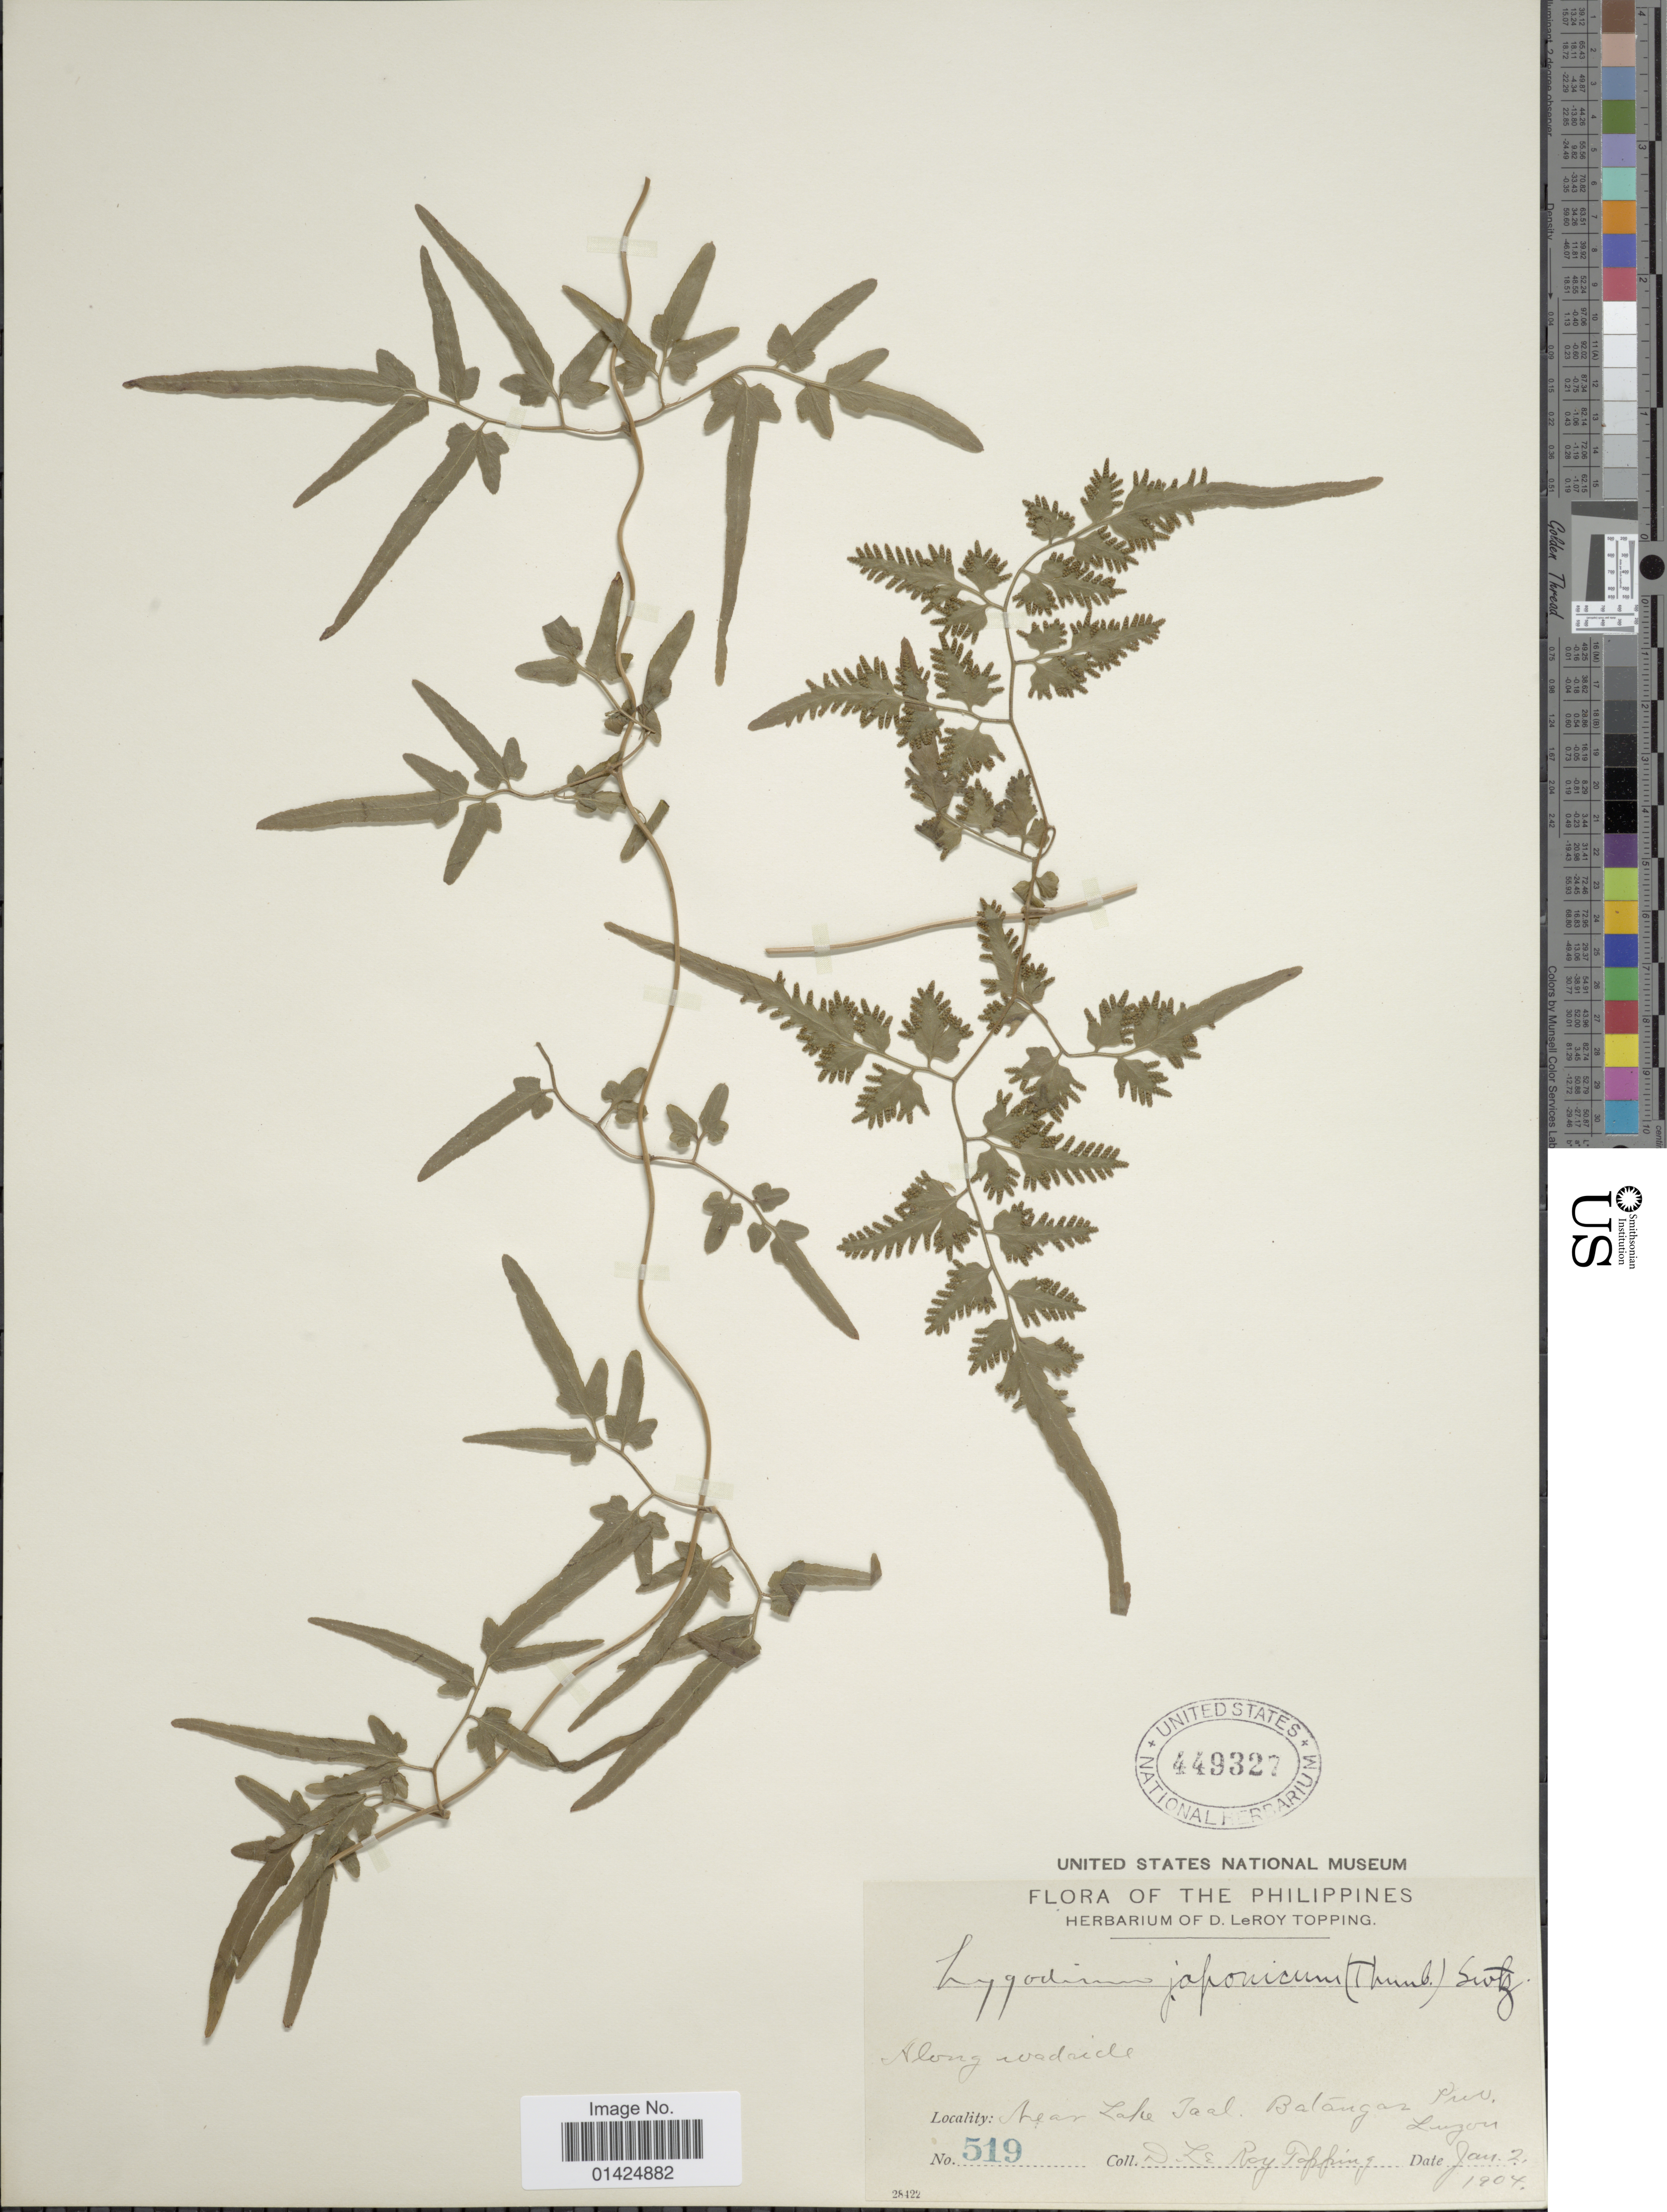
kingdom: Plantae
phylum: Tracheophyta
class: Polypodiopsida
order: Schizaeales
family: Lygodiaceae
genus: Lygodium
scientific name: Lygodium japonicum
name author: (Thunb.) Sw.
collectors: D. L. Topping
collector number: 519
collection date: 1904-01-02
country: Philippines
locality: Near Lake Taal, Batangas Prov. Luzon.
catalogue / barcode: US 449327